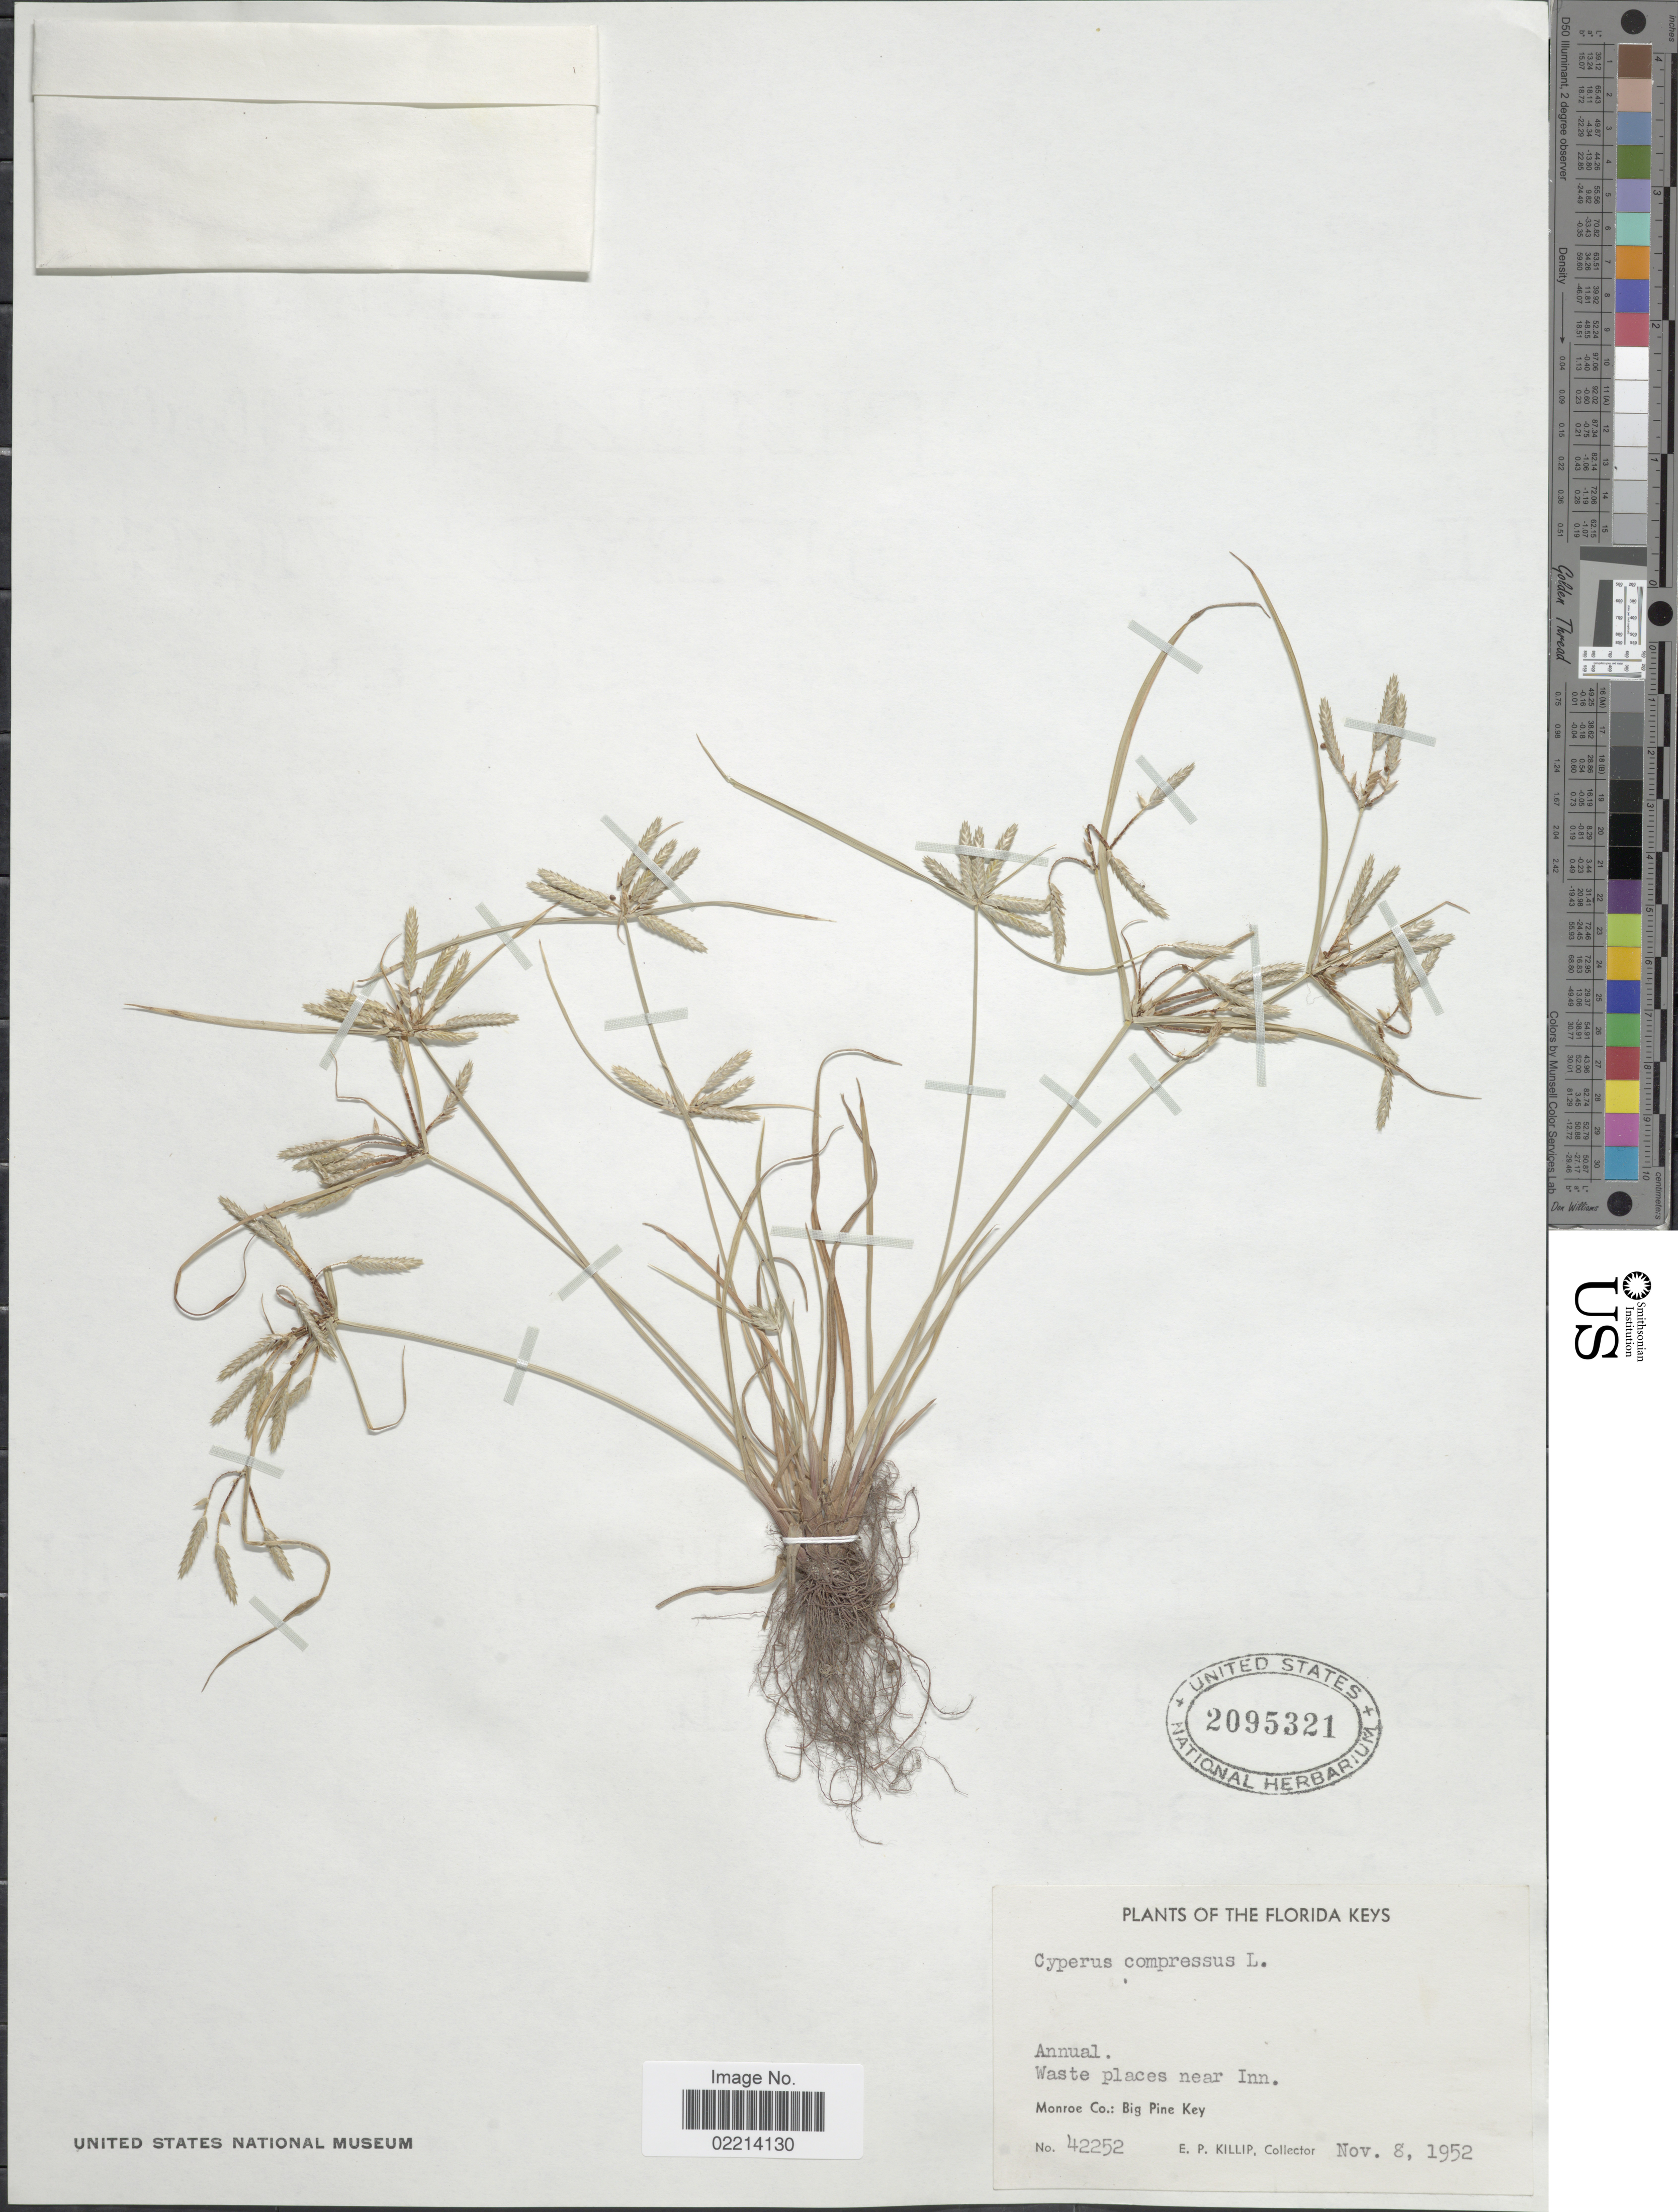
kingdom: Plantae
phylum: Tracheophyta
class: Liliopsida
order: Poales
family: Cyperaceae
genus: Cyperus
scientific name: Cyperus compressus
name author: L.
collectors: E. P. Killip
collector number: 42252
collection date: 1952-11-08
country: United States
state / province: Florida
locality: Florida Keys. Waste places near Inn. Monroe Co.: Big Pine Key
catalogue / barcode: US 2095321